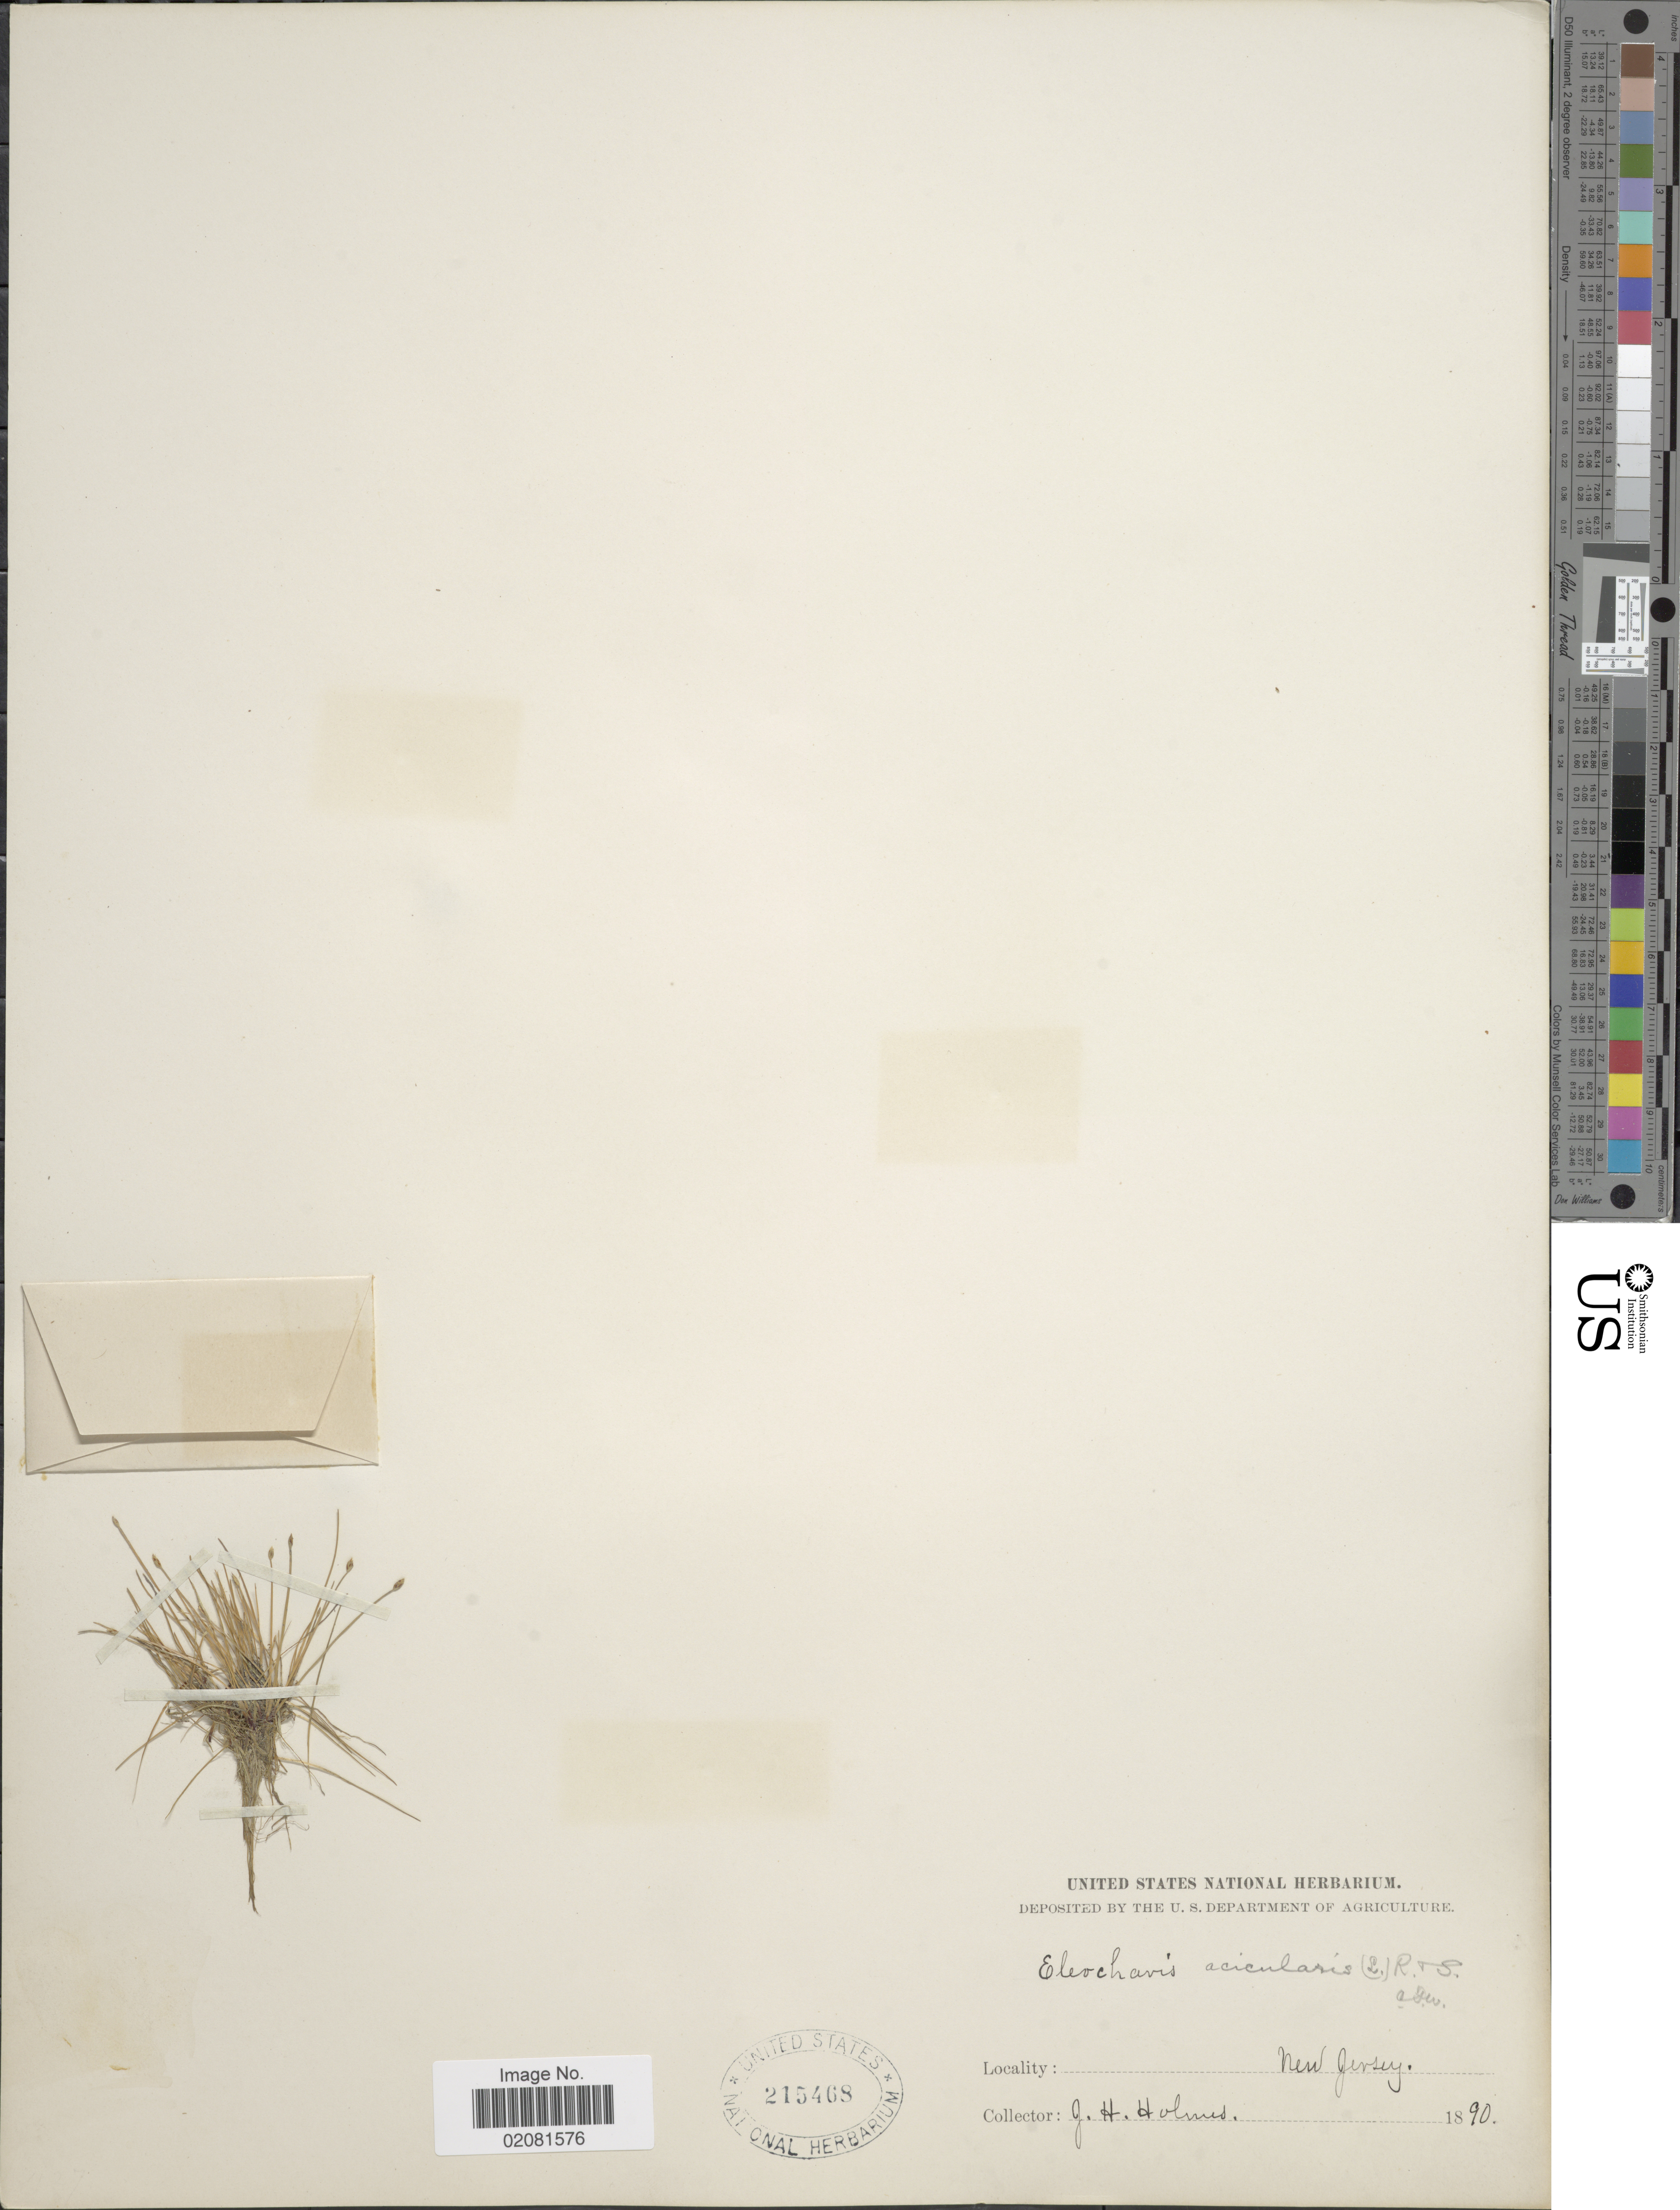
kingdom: Plantae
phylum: Tracheophyta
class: Liliopsida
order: Poales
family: Cyperaceae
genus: Eleocharis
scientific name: Eleocharis acicularis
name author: (L.) Roem. & Schult.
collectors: J. Holmes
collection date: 1890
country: United States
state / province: New Jersey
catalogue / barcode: US 215468